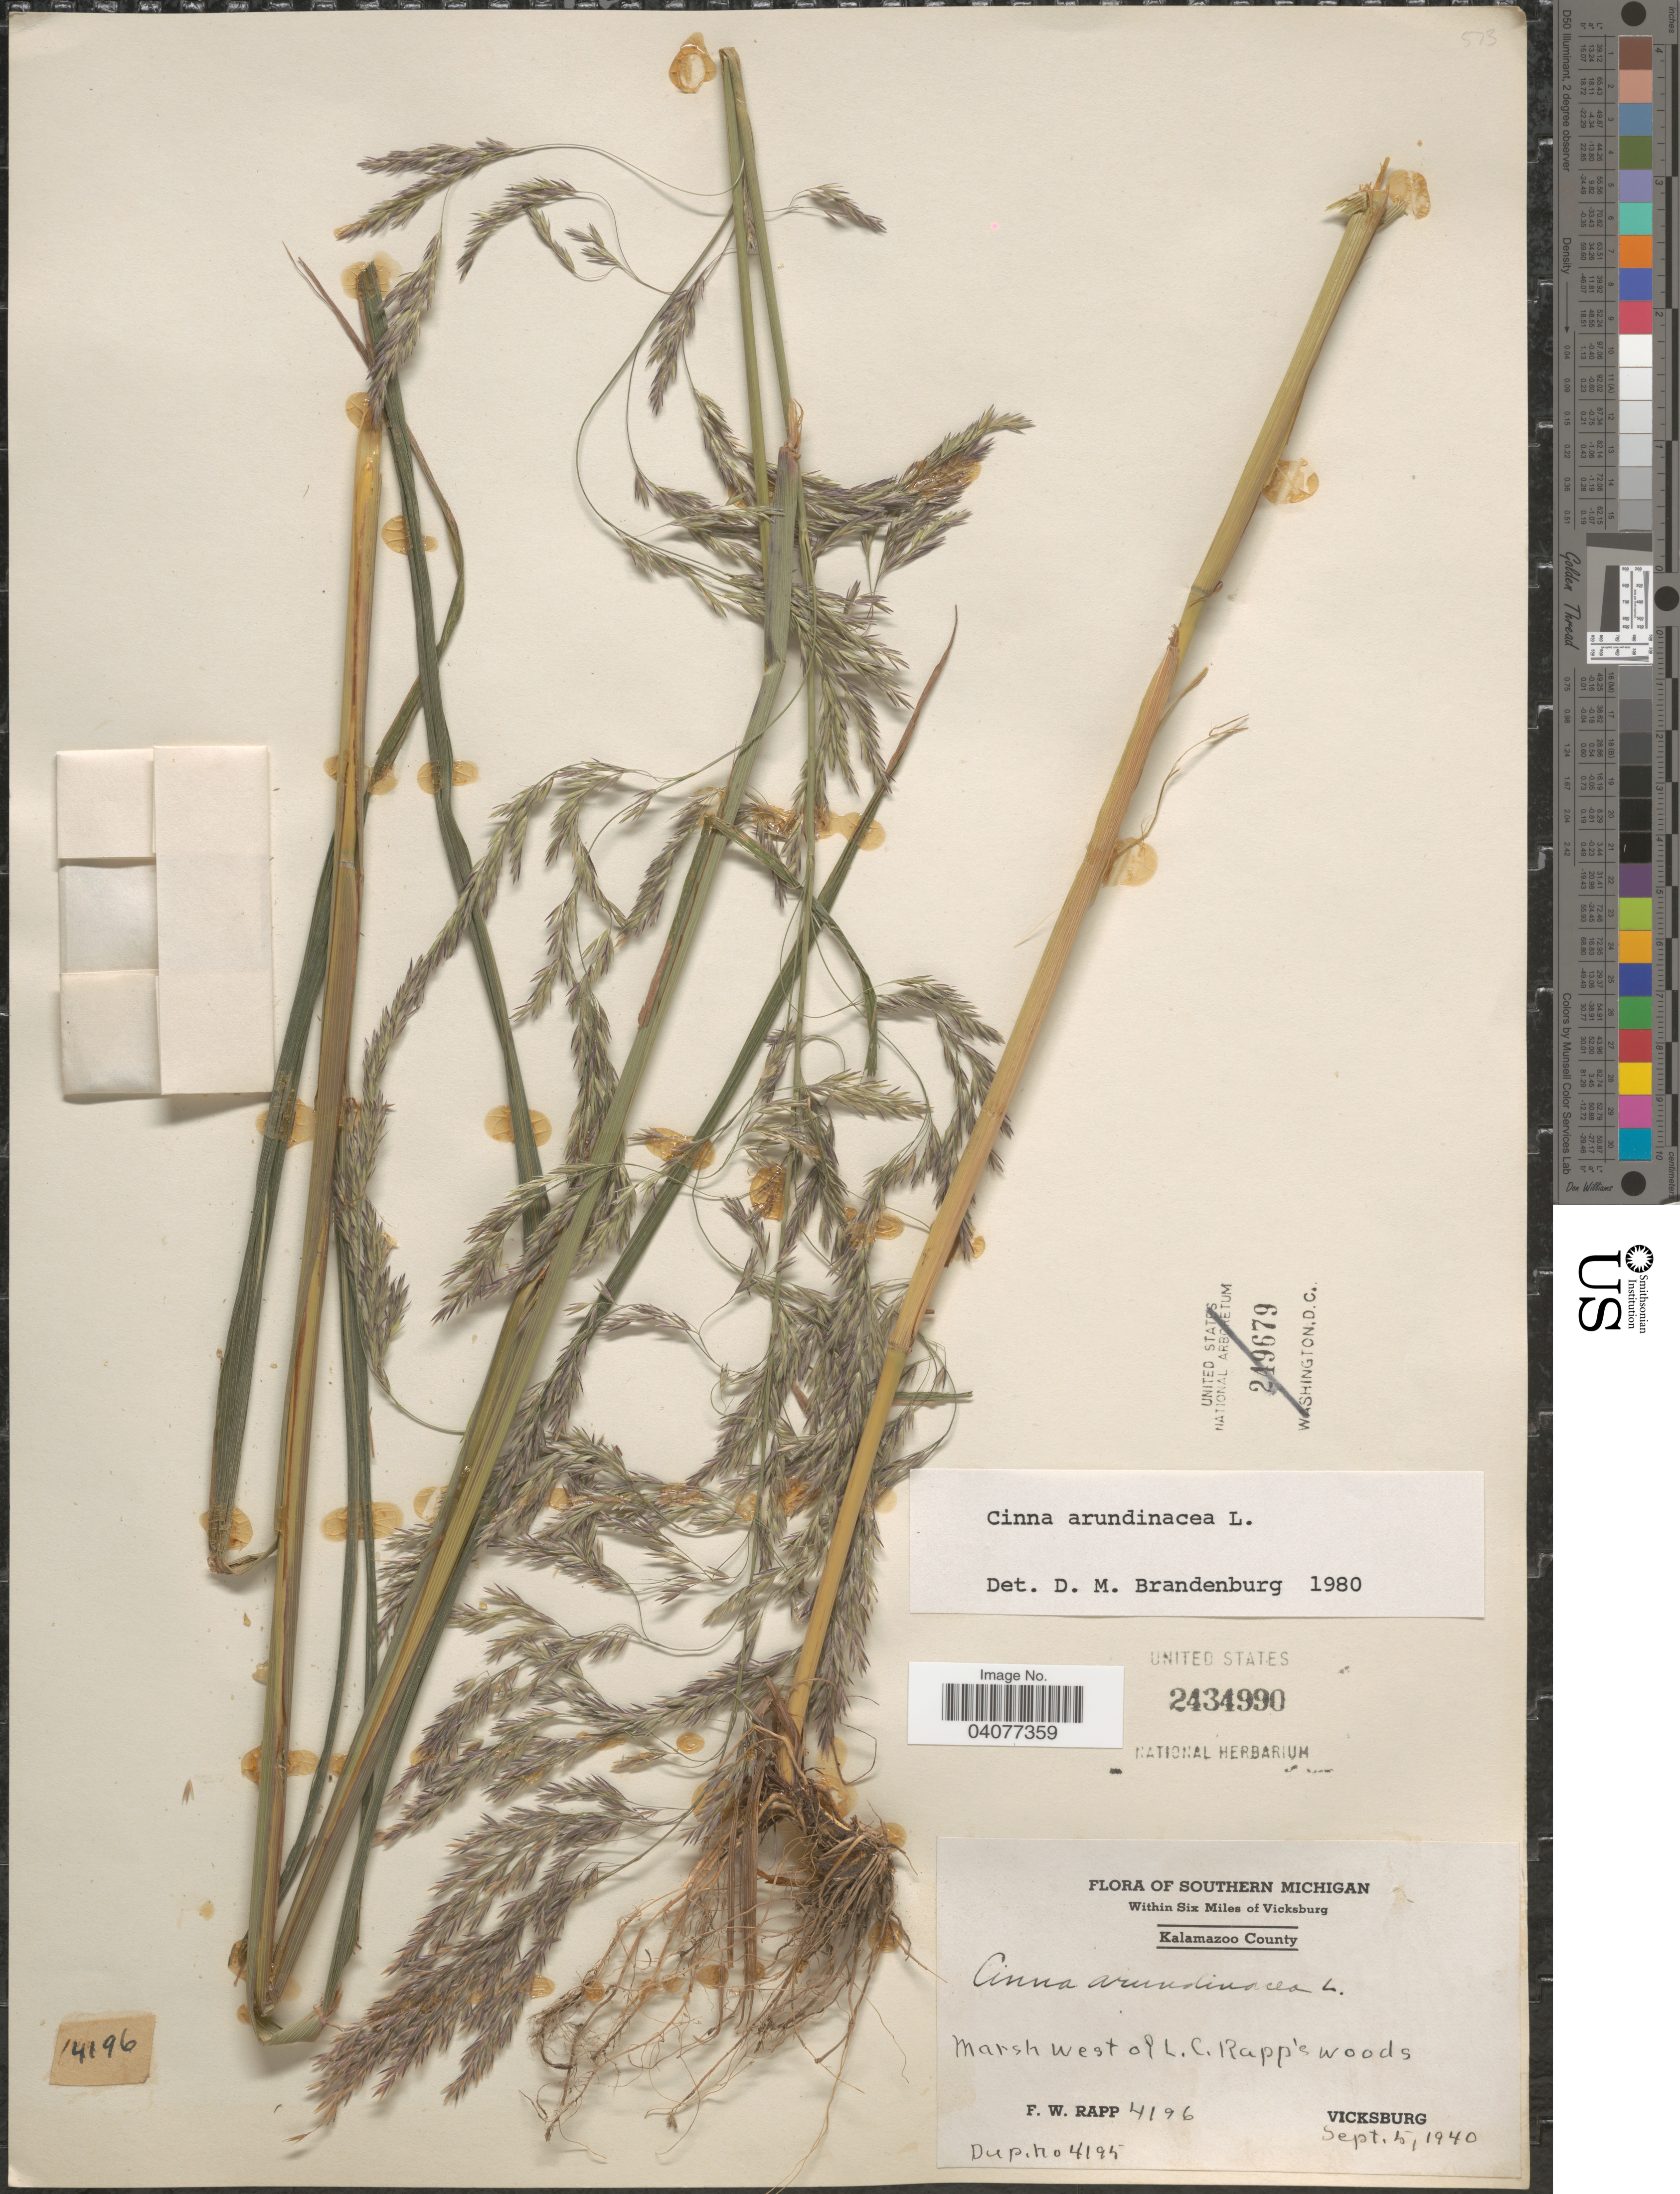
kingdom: Plantae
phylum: Tracheophyta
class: Liliopsida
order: Poales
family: Poaceae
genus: Cinna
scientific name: Cinna arundinacea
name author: L.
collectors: F. Rapp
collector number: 4196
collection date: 1940-09-05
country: United States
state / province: Michigan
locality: Southern Michigan. Within Six Miles of Vicksburg. Kalamazoo County. Marsh west of L.C. Rapp's woods. Vicksburg.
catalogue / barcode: US 2434990